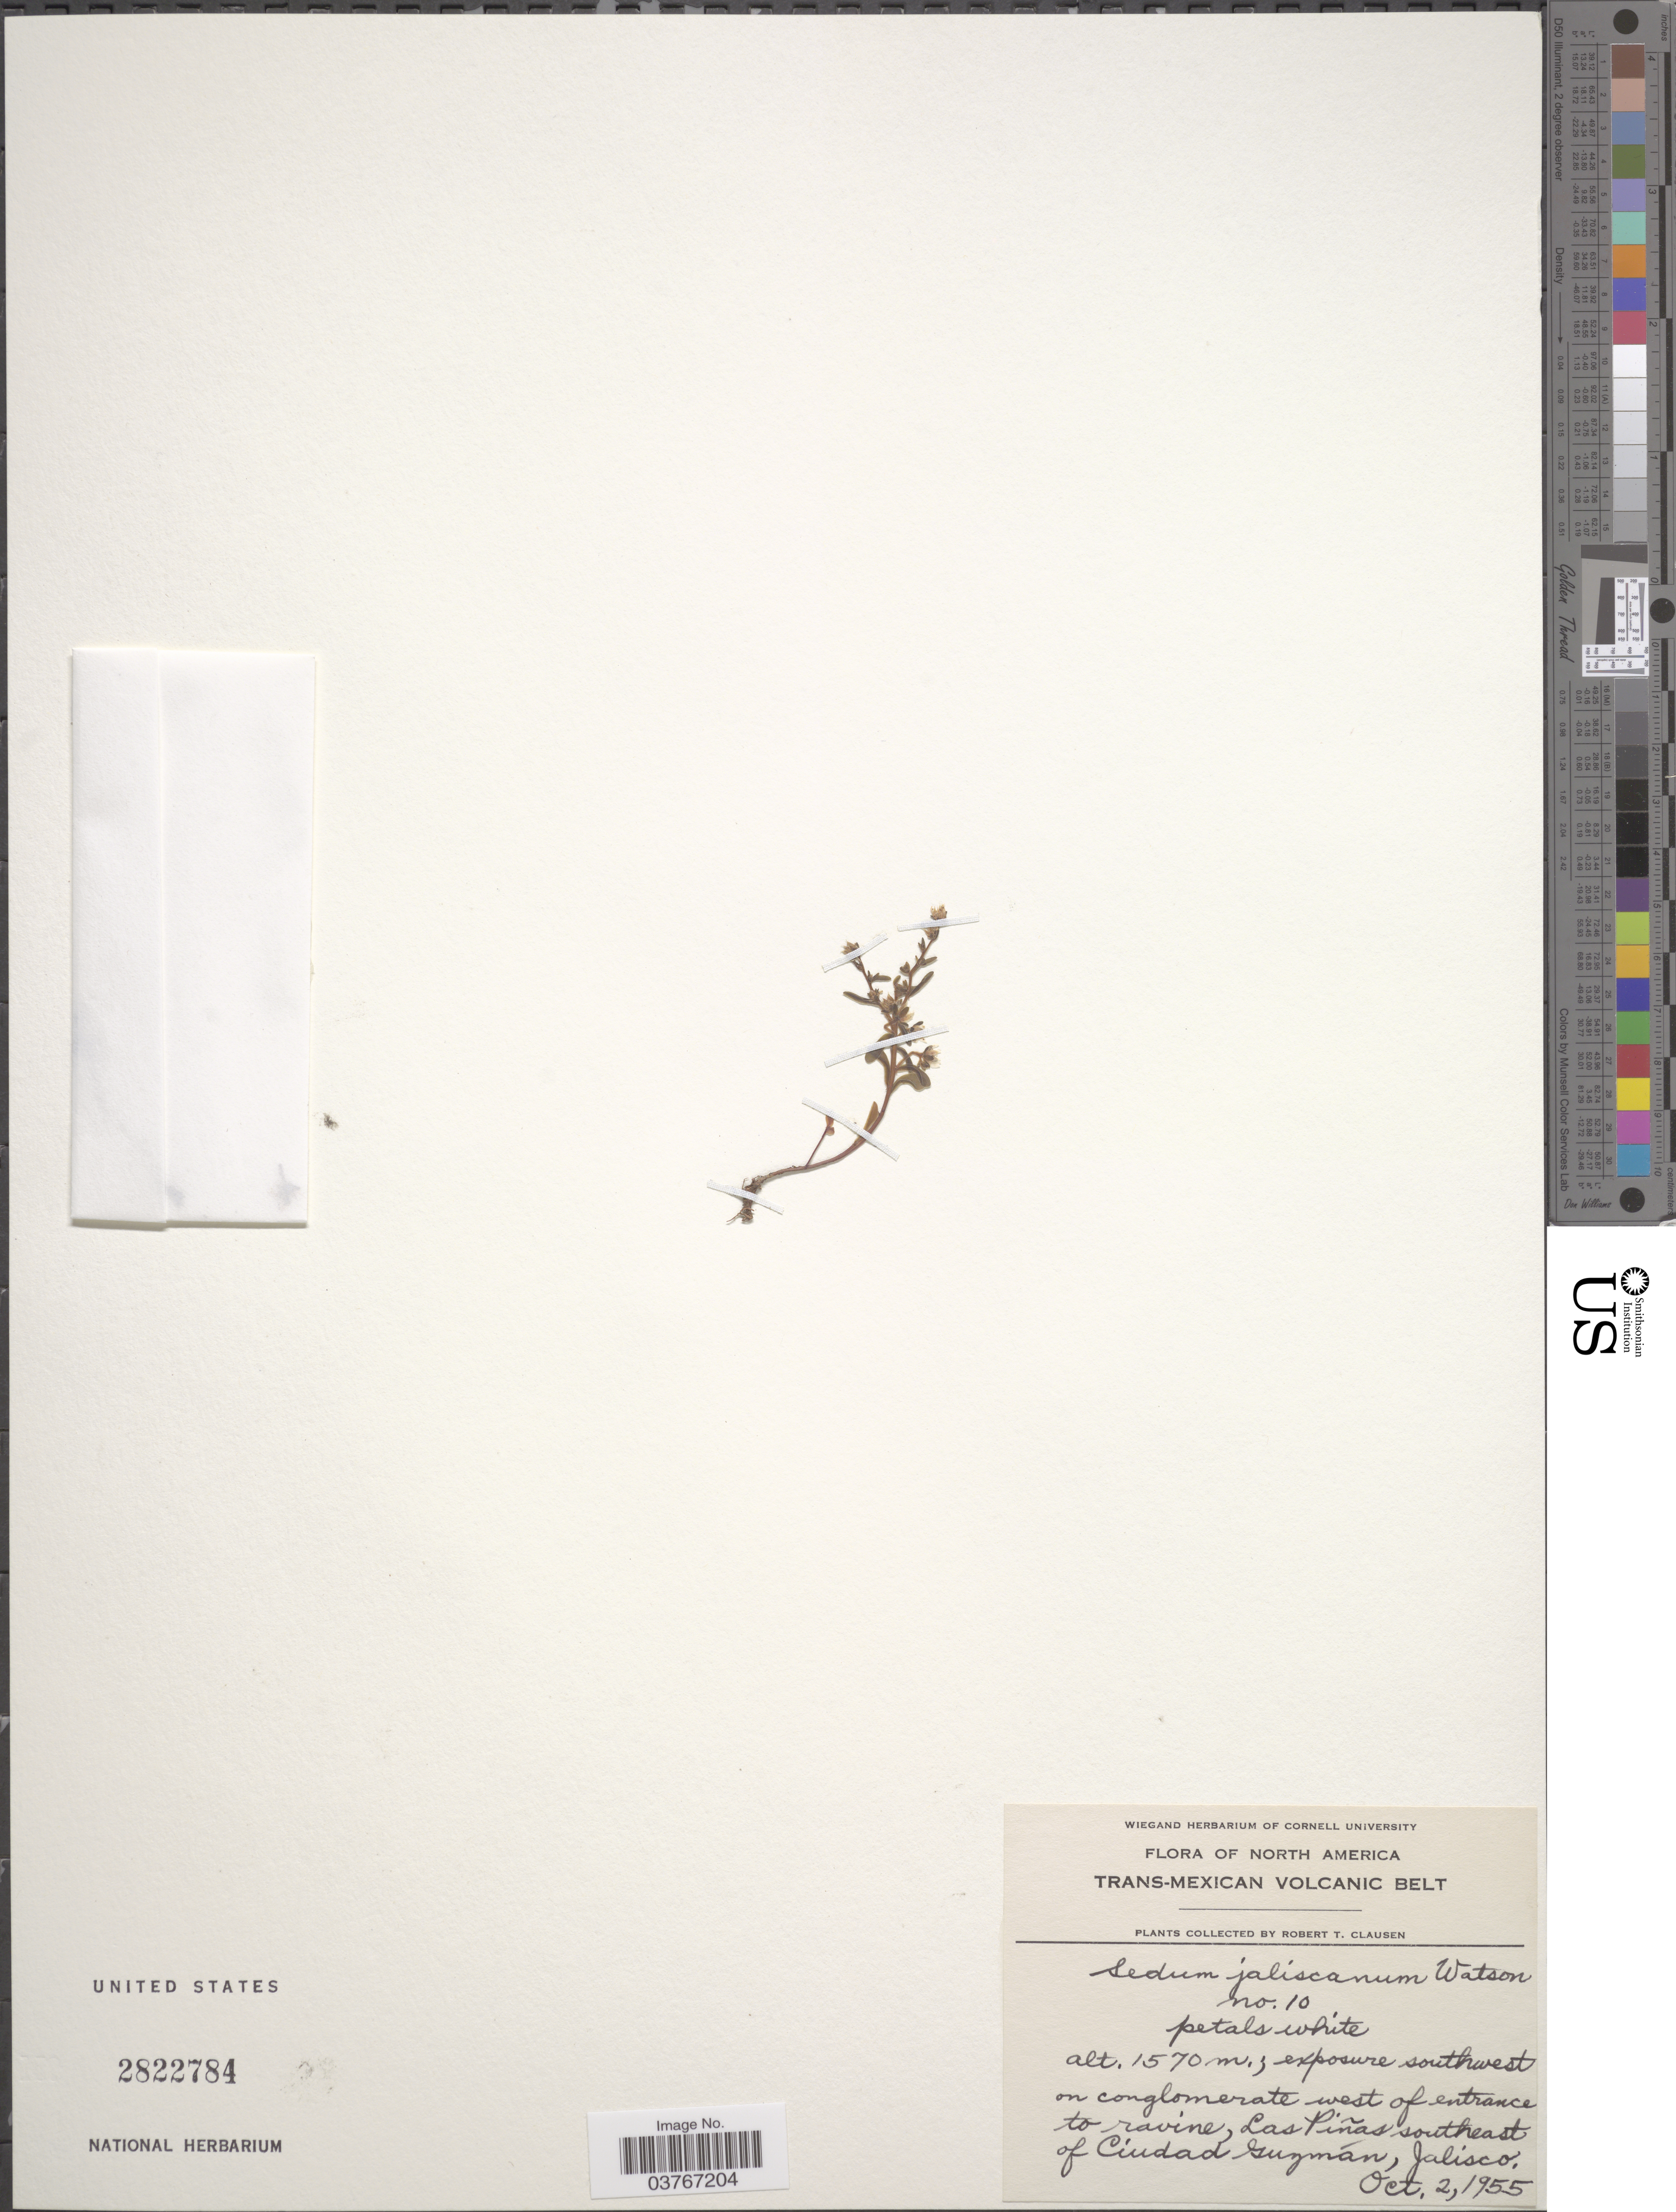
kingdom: Plantae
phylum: Tracheophyta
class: Magnoliopsida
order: Saxifragales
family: Crassulaceae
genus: Sedum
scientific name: Sedum jaliscanum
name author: S. Watson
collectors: R. T. Clausen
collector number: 10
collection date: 1955-10-02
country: Mexico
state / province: Jalisco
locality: Trans-Mexican Volcanic Belt. Exposure southwest on conglomerate west of entrance to ravine, Las Piñas southeast of Ciudad Guzmán.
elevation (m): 1570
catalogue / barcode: US 2822784